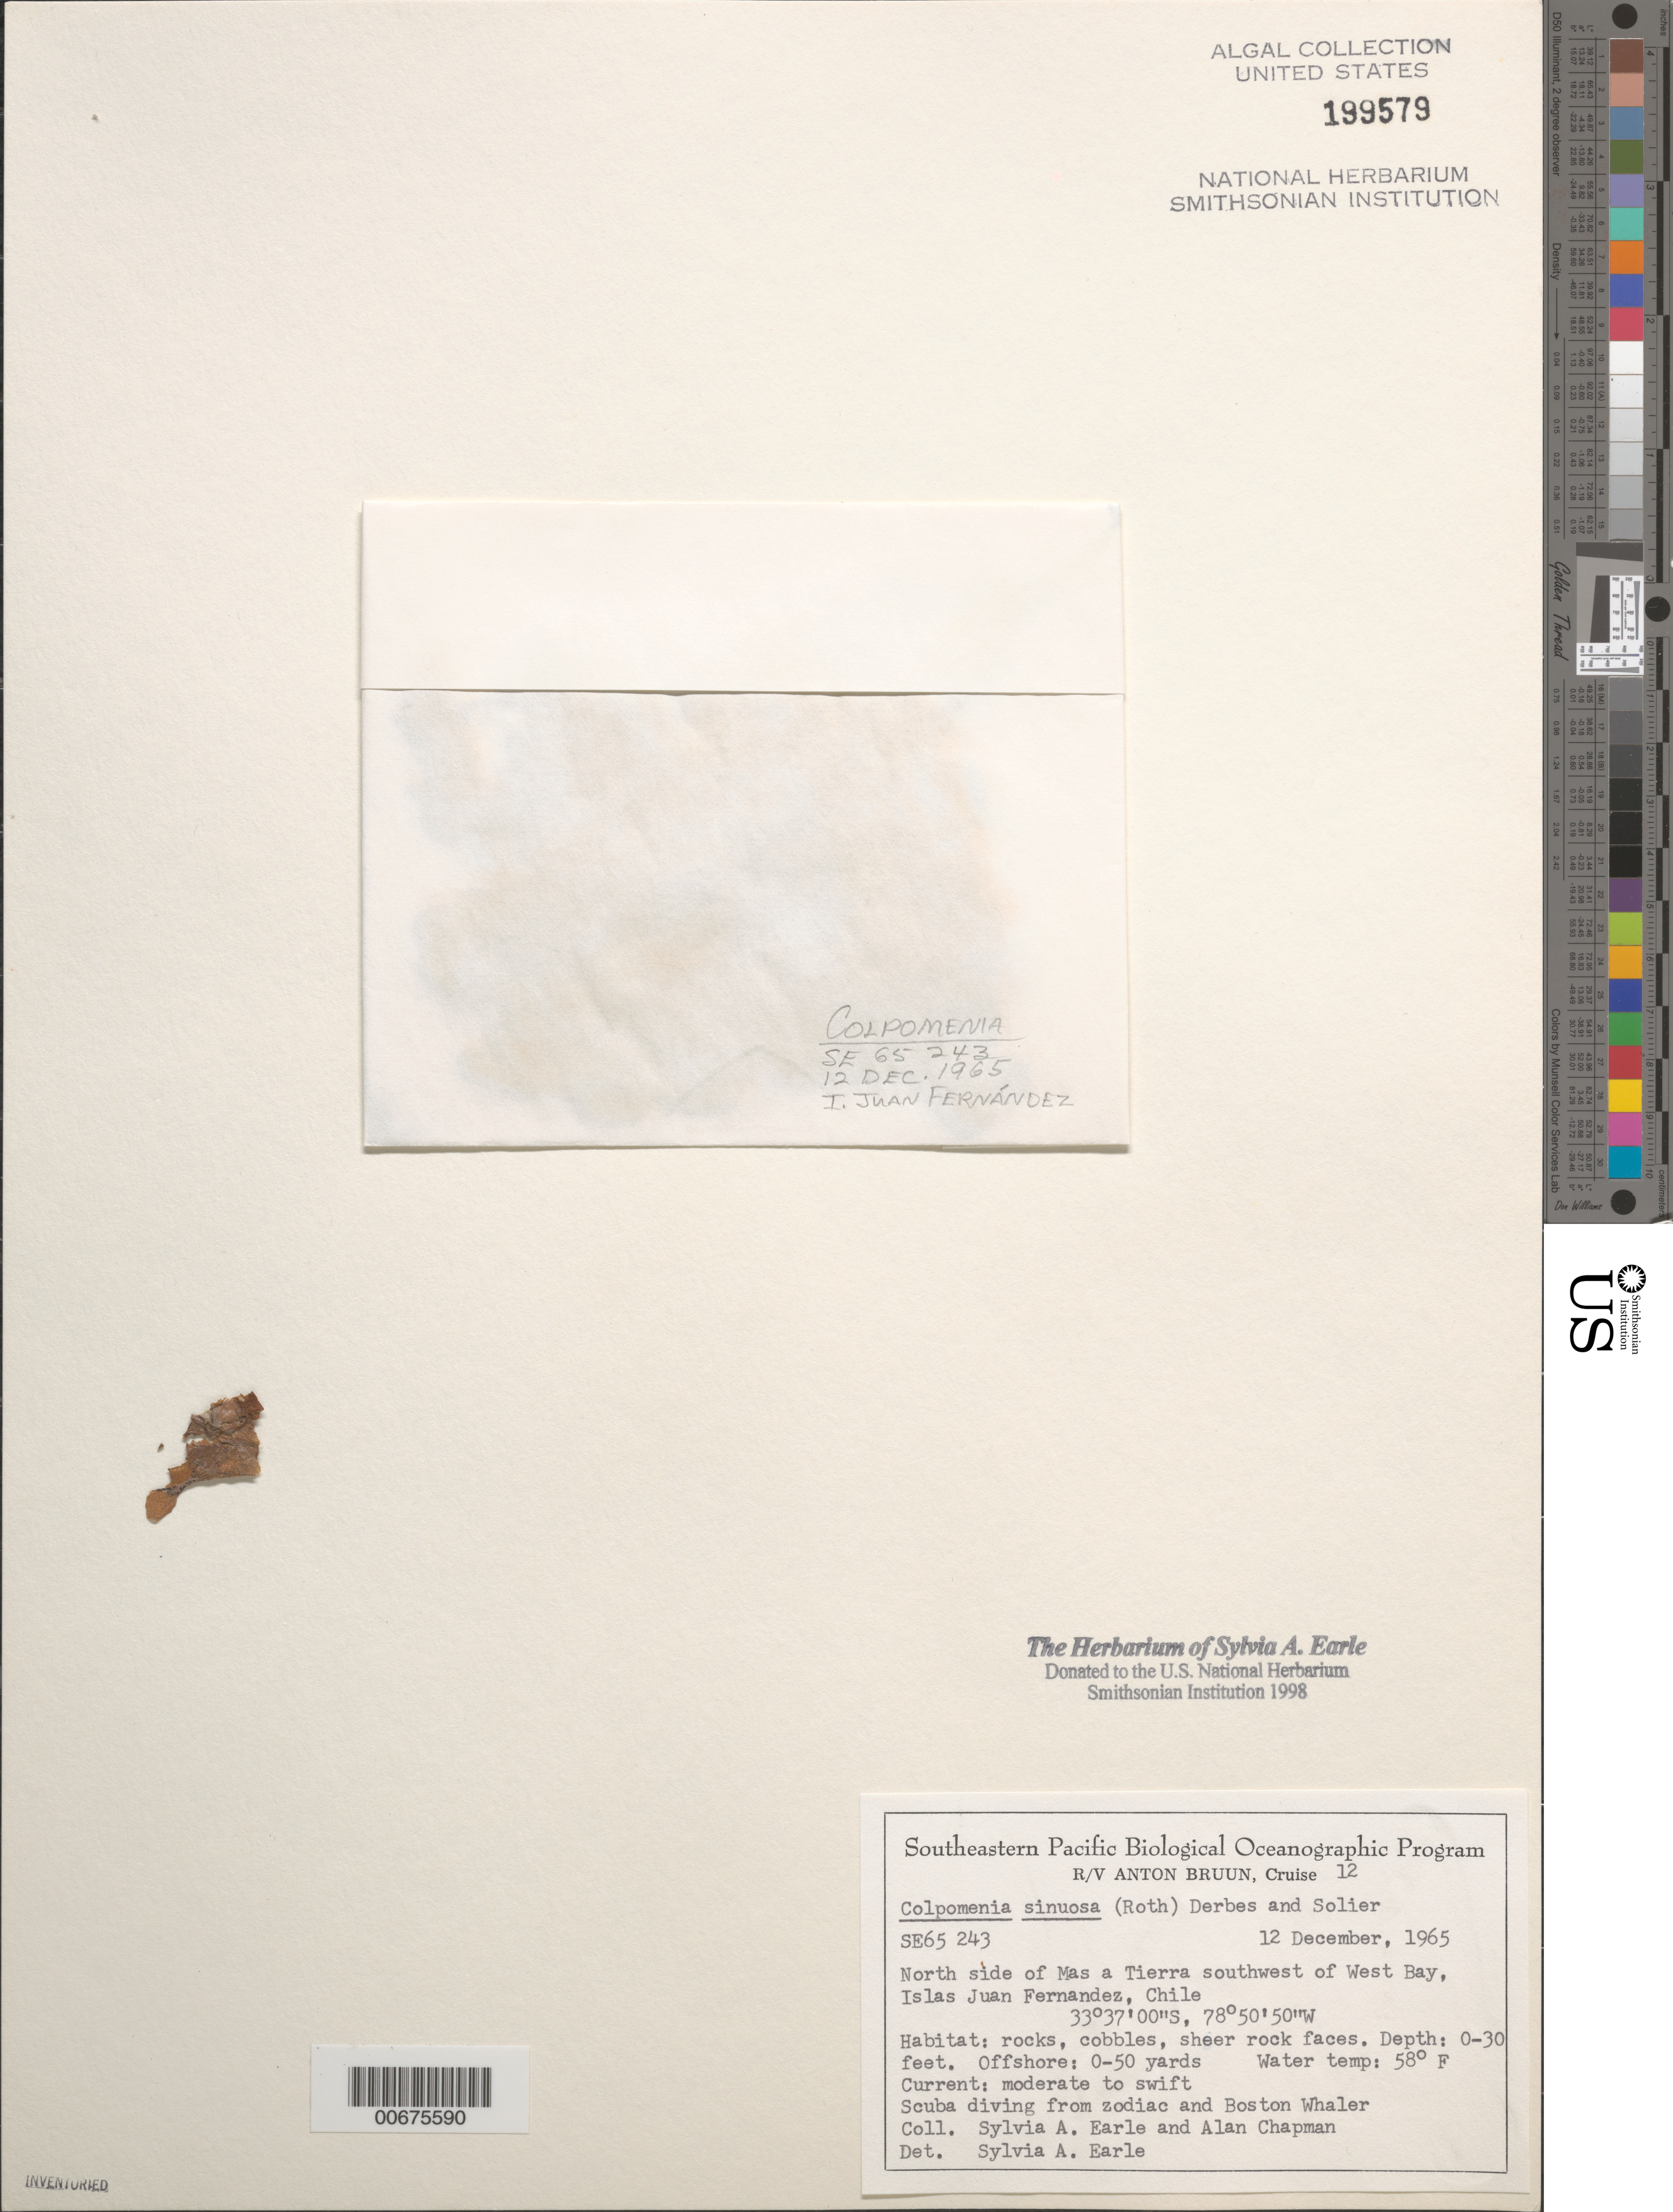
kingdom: Chromista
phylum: Ochrophyta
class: Phaeophyceae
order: Scytosiphonales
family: Scytosiphonaceae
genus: Colpomenia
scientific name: Colpomenia sinuosa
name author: (K. Mert. ex Roth) Derbes & Solier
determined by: Earle, S. A.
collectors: S. A. Earle & A. Chapman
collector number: SE 65243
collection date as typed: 12 Dec 1965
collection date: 1965-12-12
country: Chile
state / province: Valparaíso (V)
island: Isla Más a Tierra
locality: Southwest of West Bay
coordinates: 33 37' 00" S, 78 50' 50" W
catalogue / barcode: US 199579